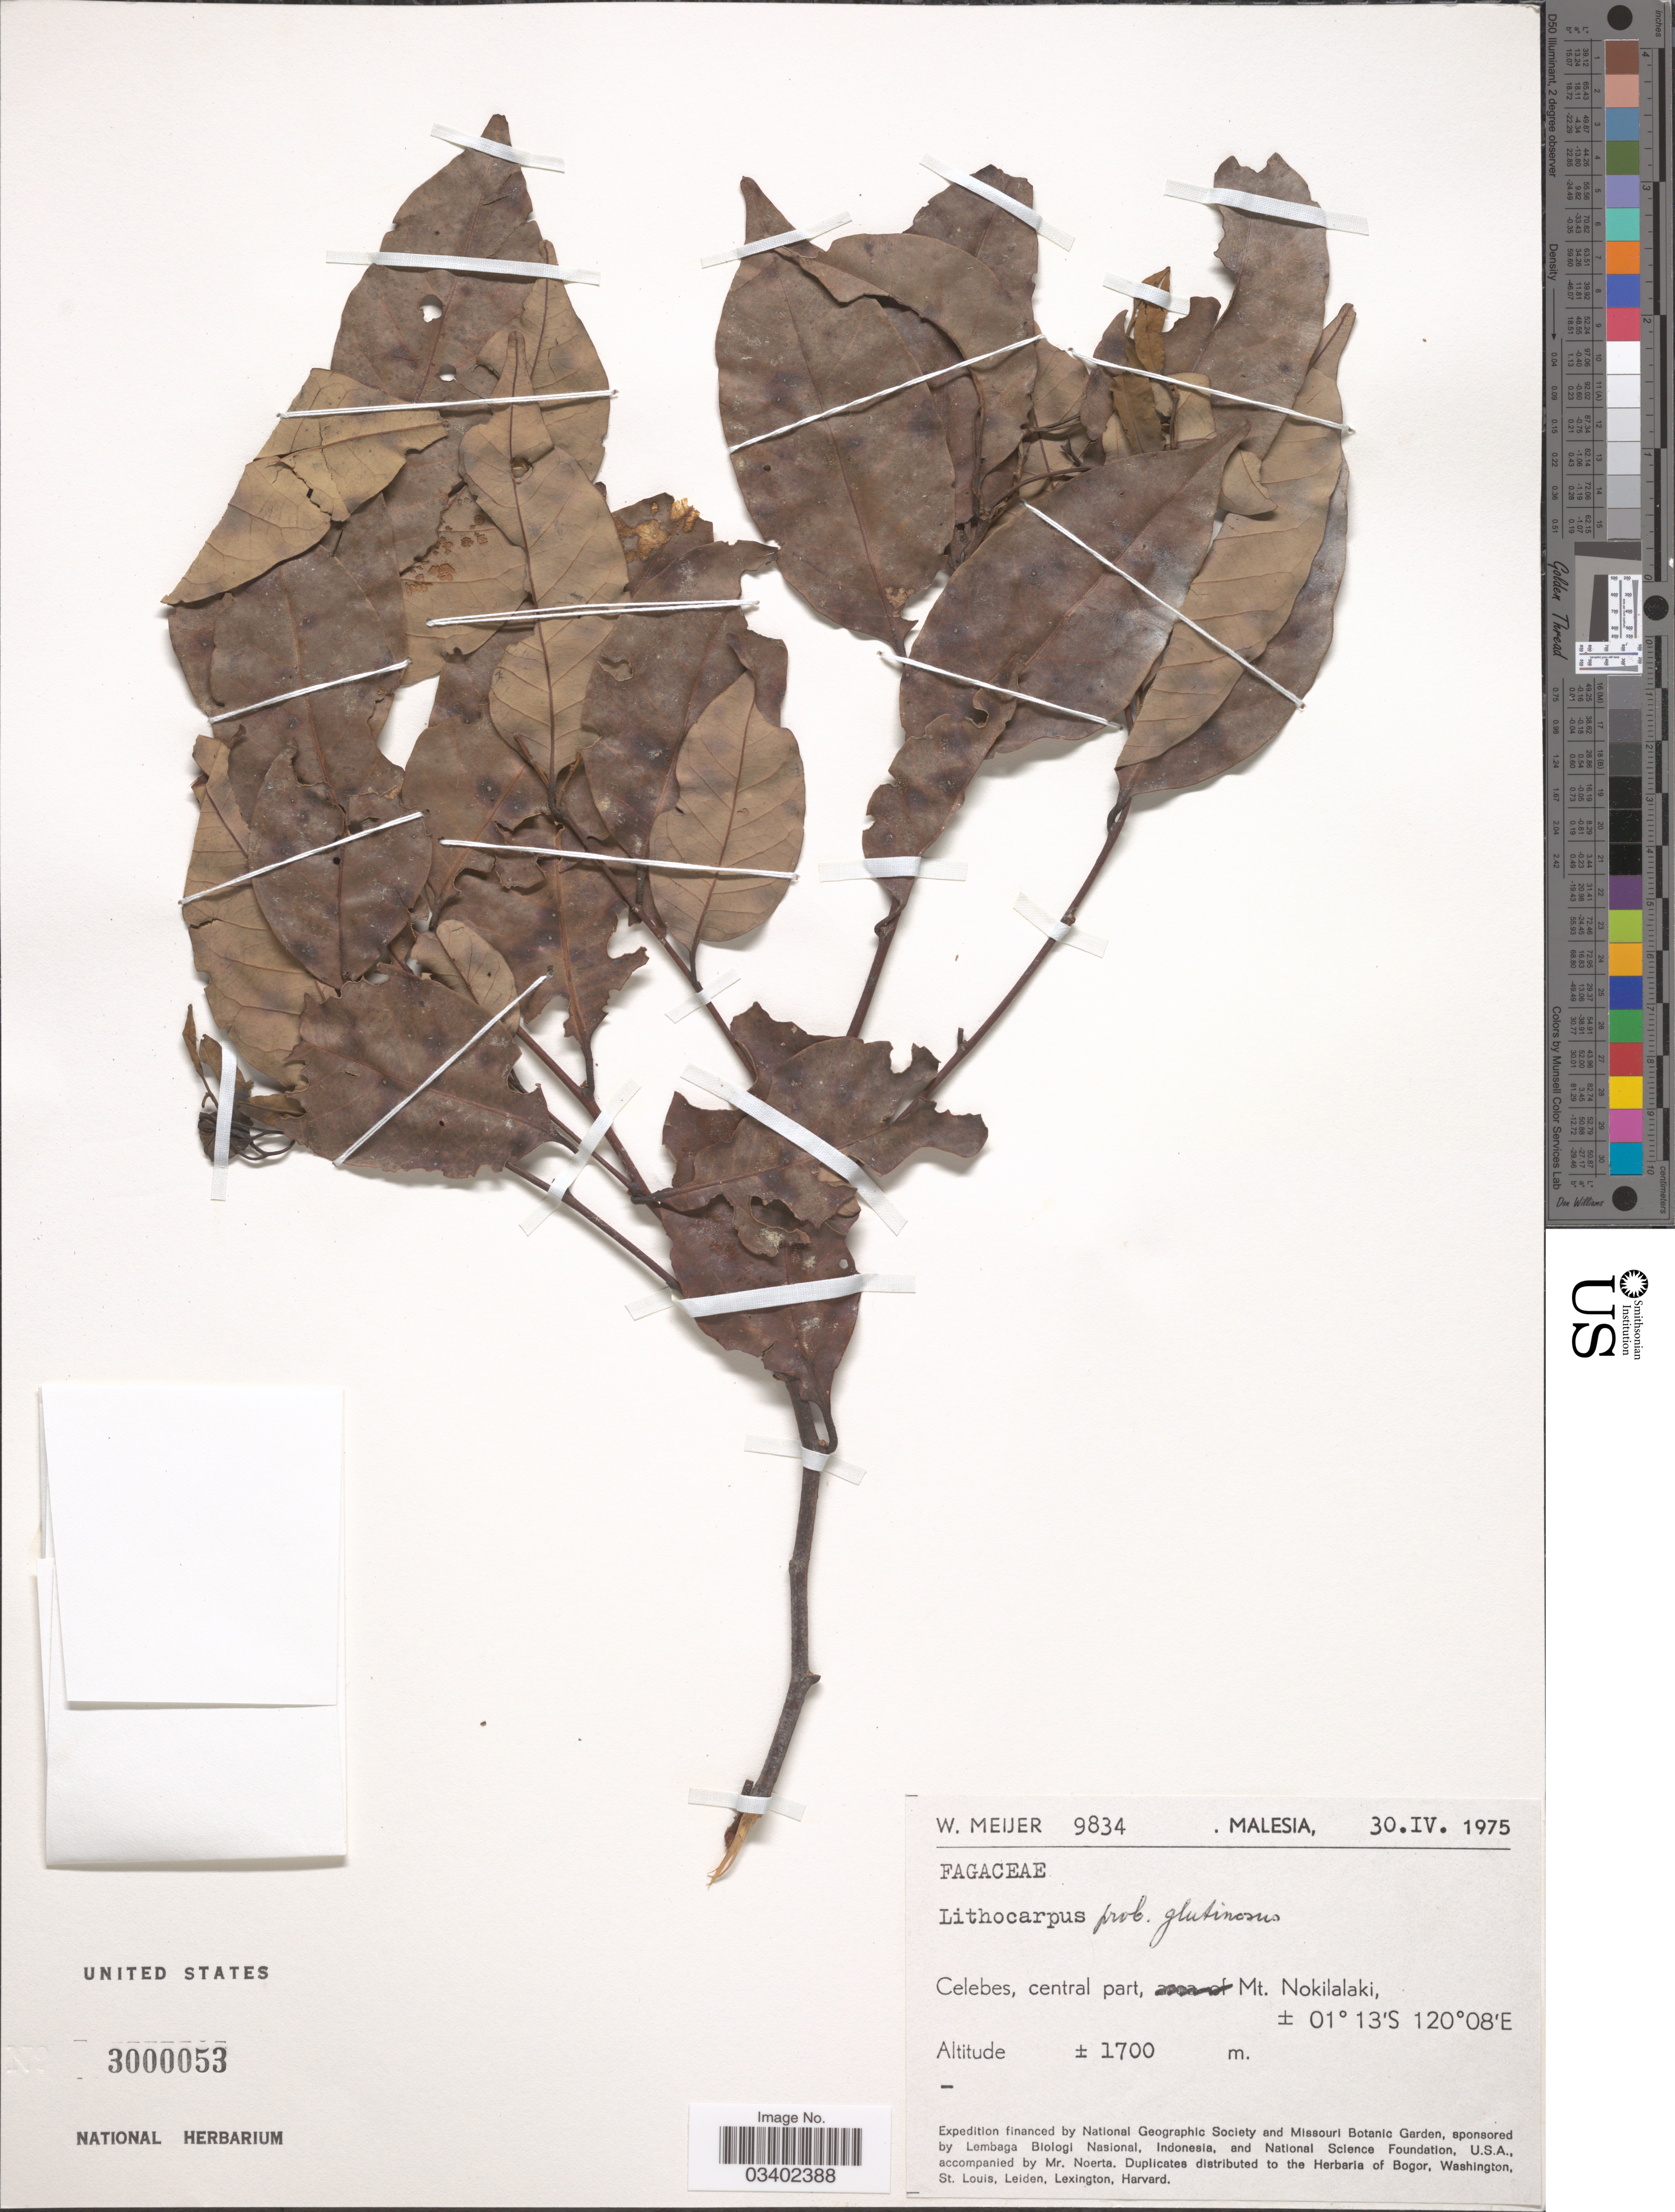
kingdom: Plantae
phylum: Tracheophyta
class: Magnoliopsida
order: Fagales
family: Fagaceae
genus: Lithocarpus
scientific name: Lithocarpus glutinosus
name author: (Blume) Soepadmo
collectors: W. Meijer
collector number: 9834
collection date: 1975-04-30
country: Malaysia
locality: Celebes, central part, Mt. Nokilalaki.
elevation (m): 1700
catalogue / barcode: US 3000053